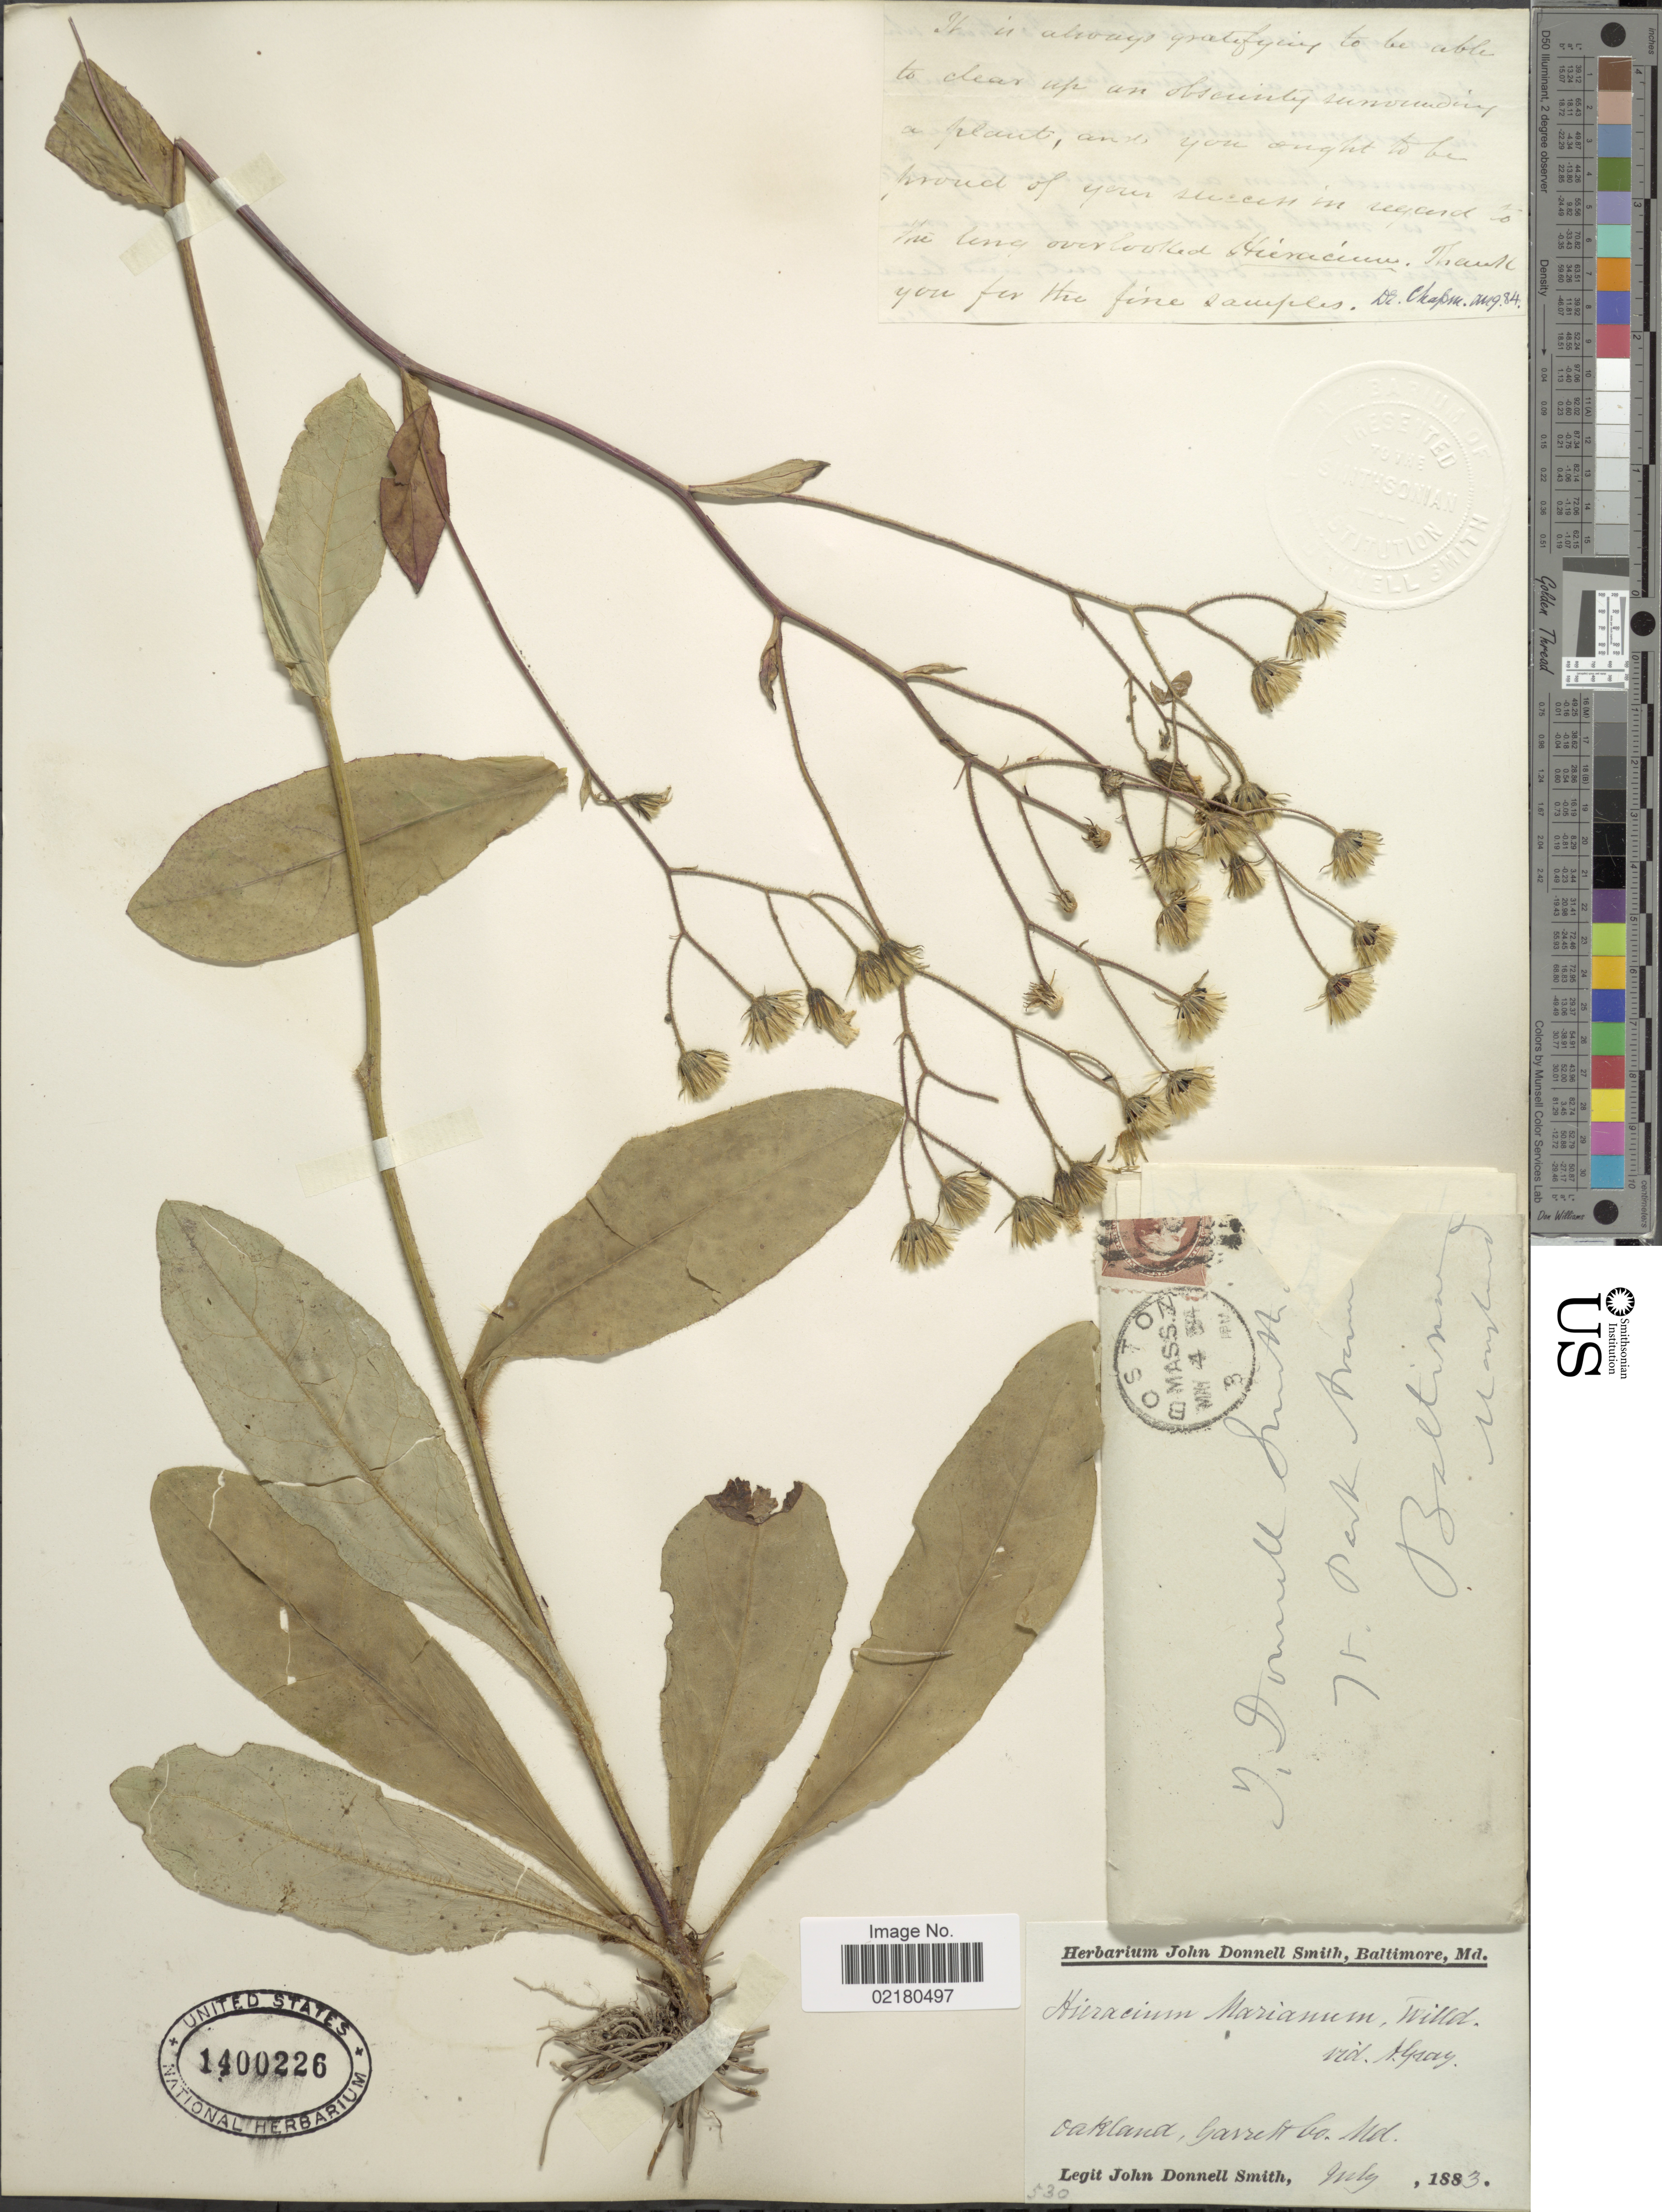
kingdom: Plantae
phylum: Tracheophyta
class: Magnoliopsida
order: Asterales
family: Asteraceae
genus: Hieracium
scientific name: Hieracium marianum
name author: Willd.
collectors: J. Donnell Smith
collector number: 530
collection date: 1883-07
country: United States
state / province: Maryland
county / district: Garrett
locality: Oakland, Garrett Co. Md.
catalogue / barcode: US 1400226